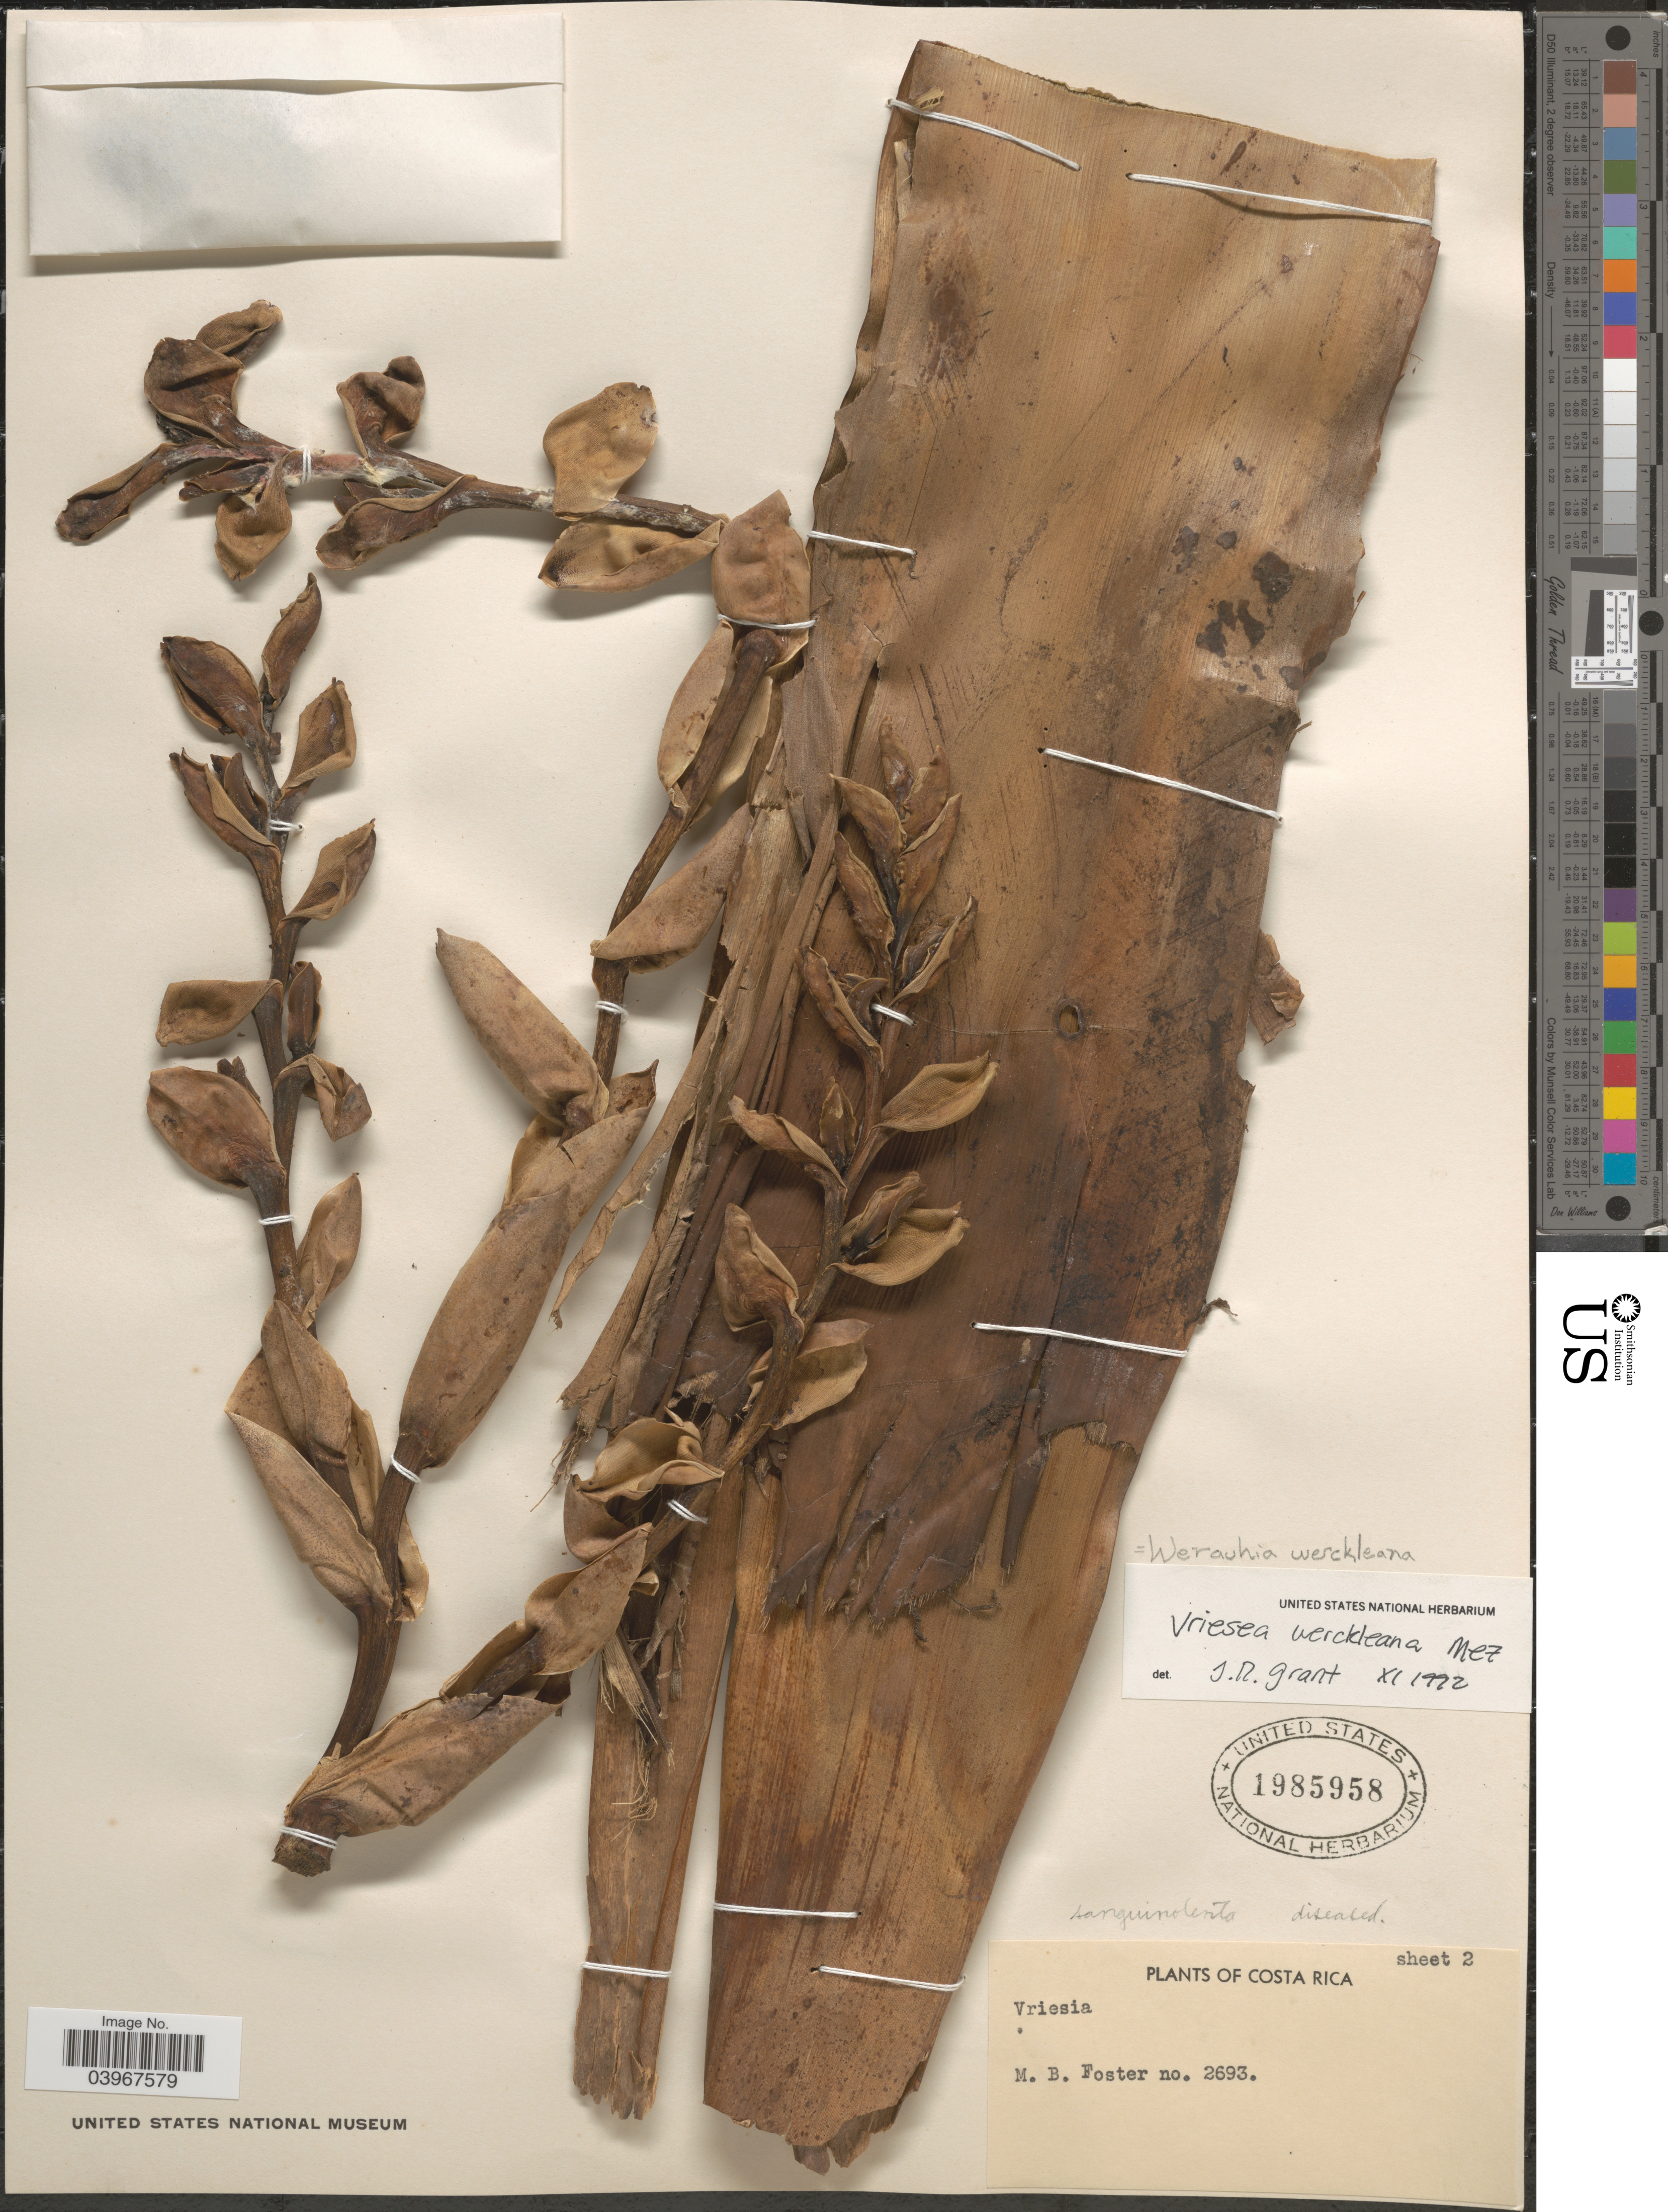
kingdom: Plantae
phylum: Tracheophyta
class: Liliopsida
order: Poales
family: Bromeliaceae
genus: Werauhia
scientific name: Werauhia werckleana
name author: (Mez) J.R. Grant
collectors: M. B. Foster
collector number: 2693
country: Costa Rica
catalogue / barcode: US 1985958